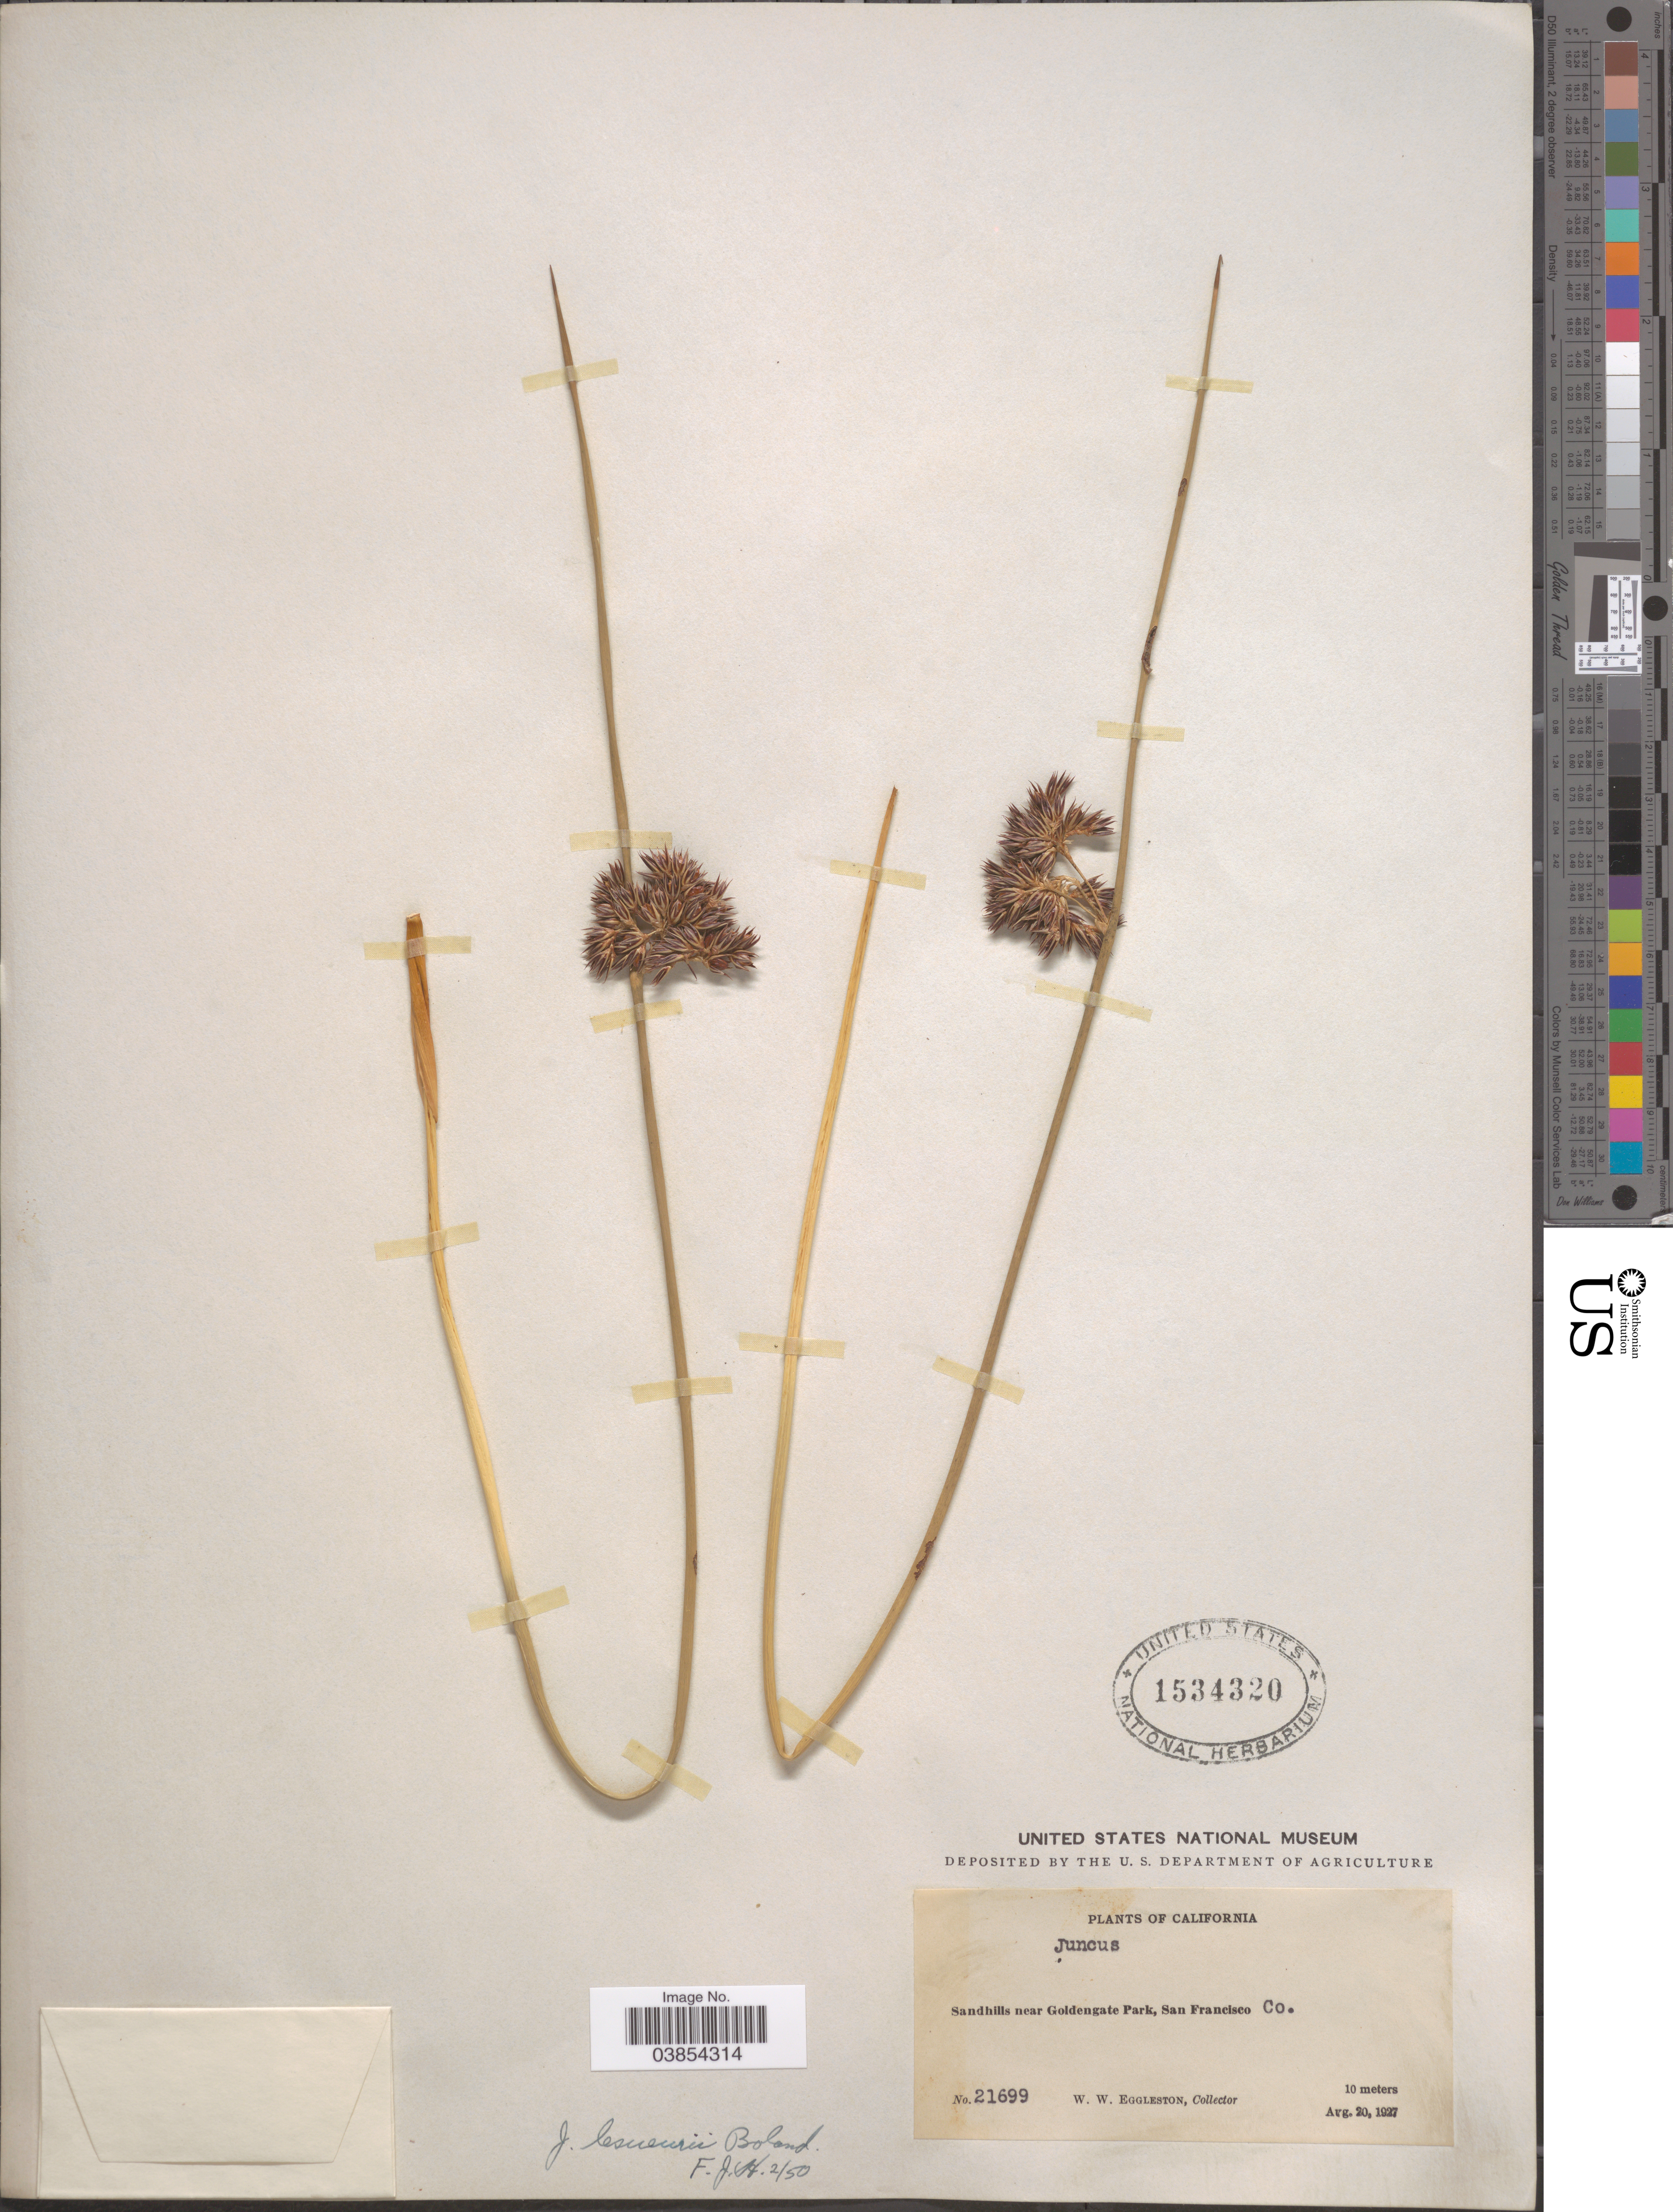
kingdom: Plantae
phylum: Tracheophyta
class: Liliopsida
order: Poales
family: Juncaceae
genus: Juncus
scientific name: Juncus lesueurii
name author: Bol.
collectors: W. W. Eggleston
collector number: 21699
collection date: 1927-08-20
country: United States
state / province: California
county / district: San Francisco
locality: Sandhills near Goldengate Park, San Francisco Co.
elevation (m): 10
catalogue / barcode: US 1534320